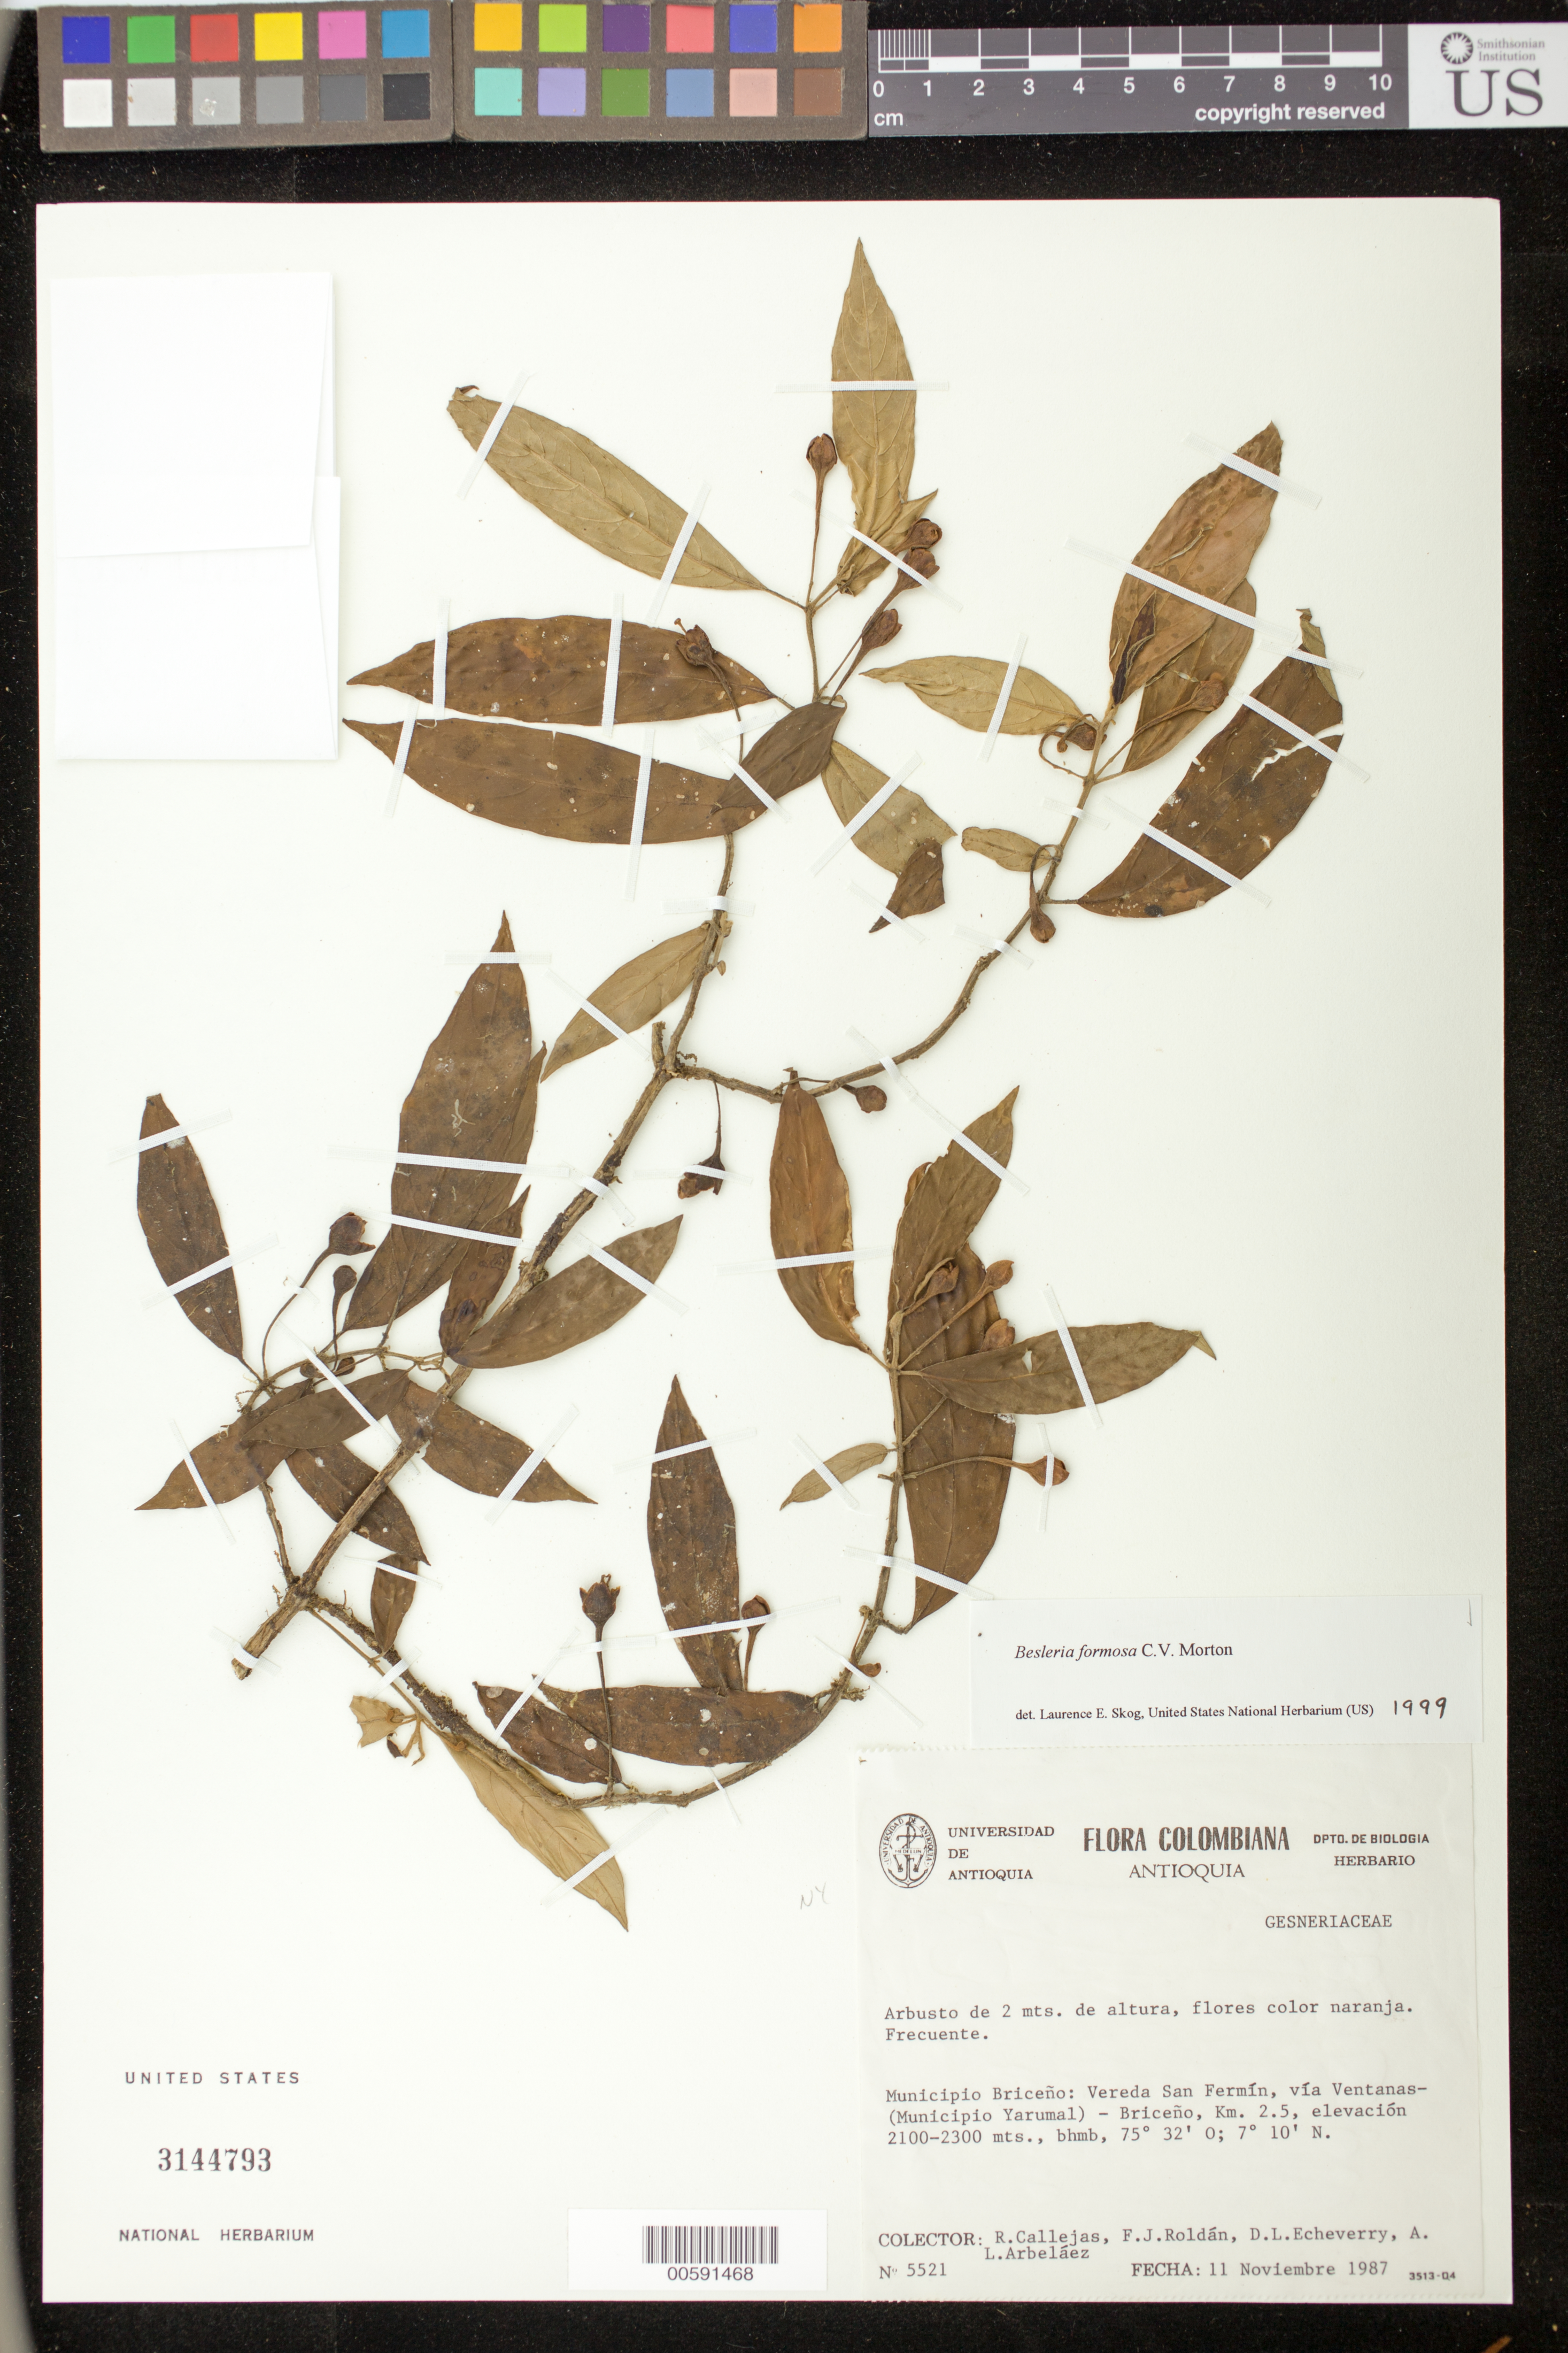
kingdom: Plantae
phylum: Tracheophyta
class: Magnoliopsida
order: Lamiales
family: Gesneriaceae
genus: Besleria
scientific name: Besleria amabilis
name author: C.V. Morton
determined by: Skog, Laurence E.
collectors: R. Callejas, F. J. Roldán, D. Echeverry & A. L. Arbelaez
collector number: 5521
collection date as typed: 11 Nov 1987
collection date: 1987-11-11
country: Colombia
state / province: Antioquia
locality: Mpio. Briceño: Vereda San Fermín, vía Ventanas-Briceño, km. 2.5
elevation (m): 2100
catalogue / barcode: US 3144793